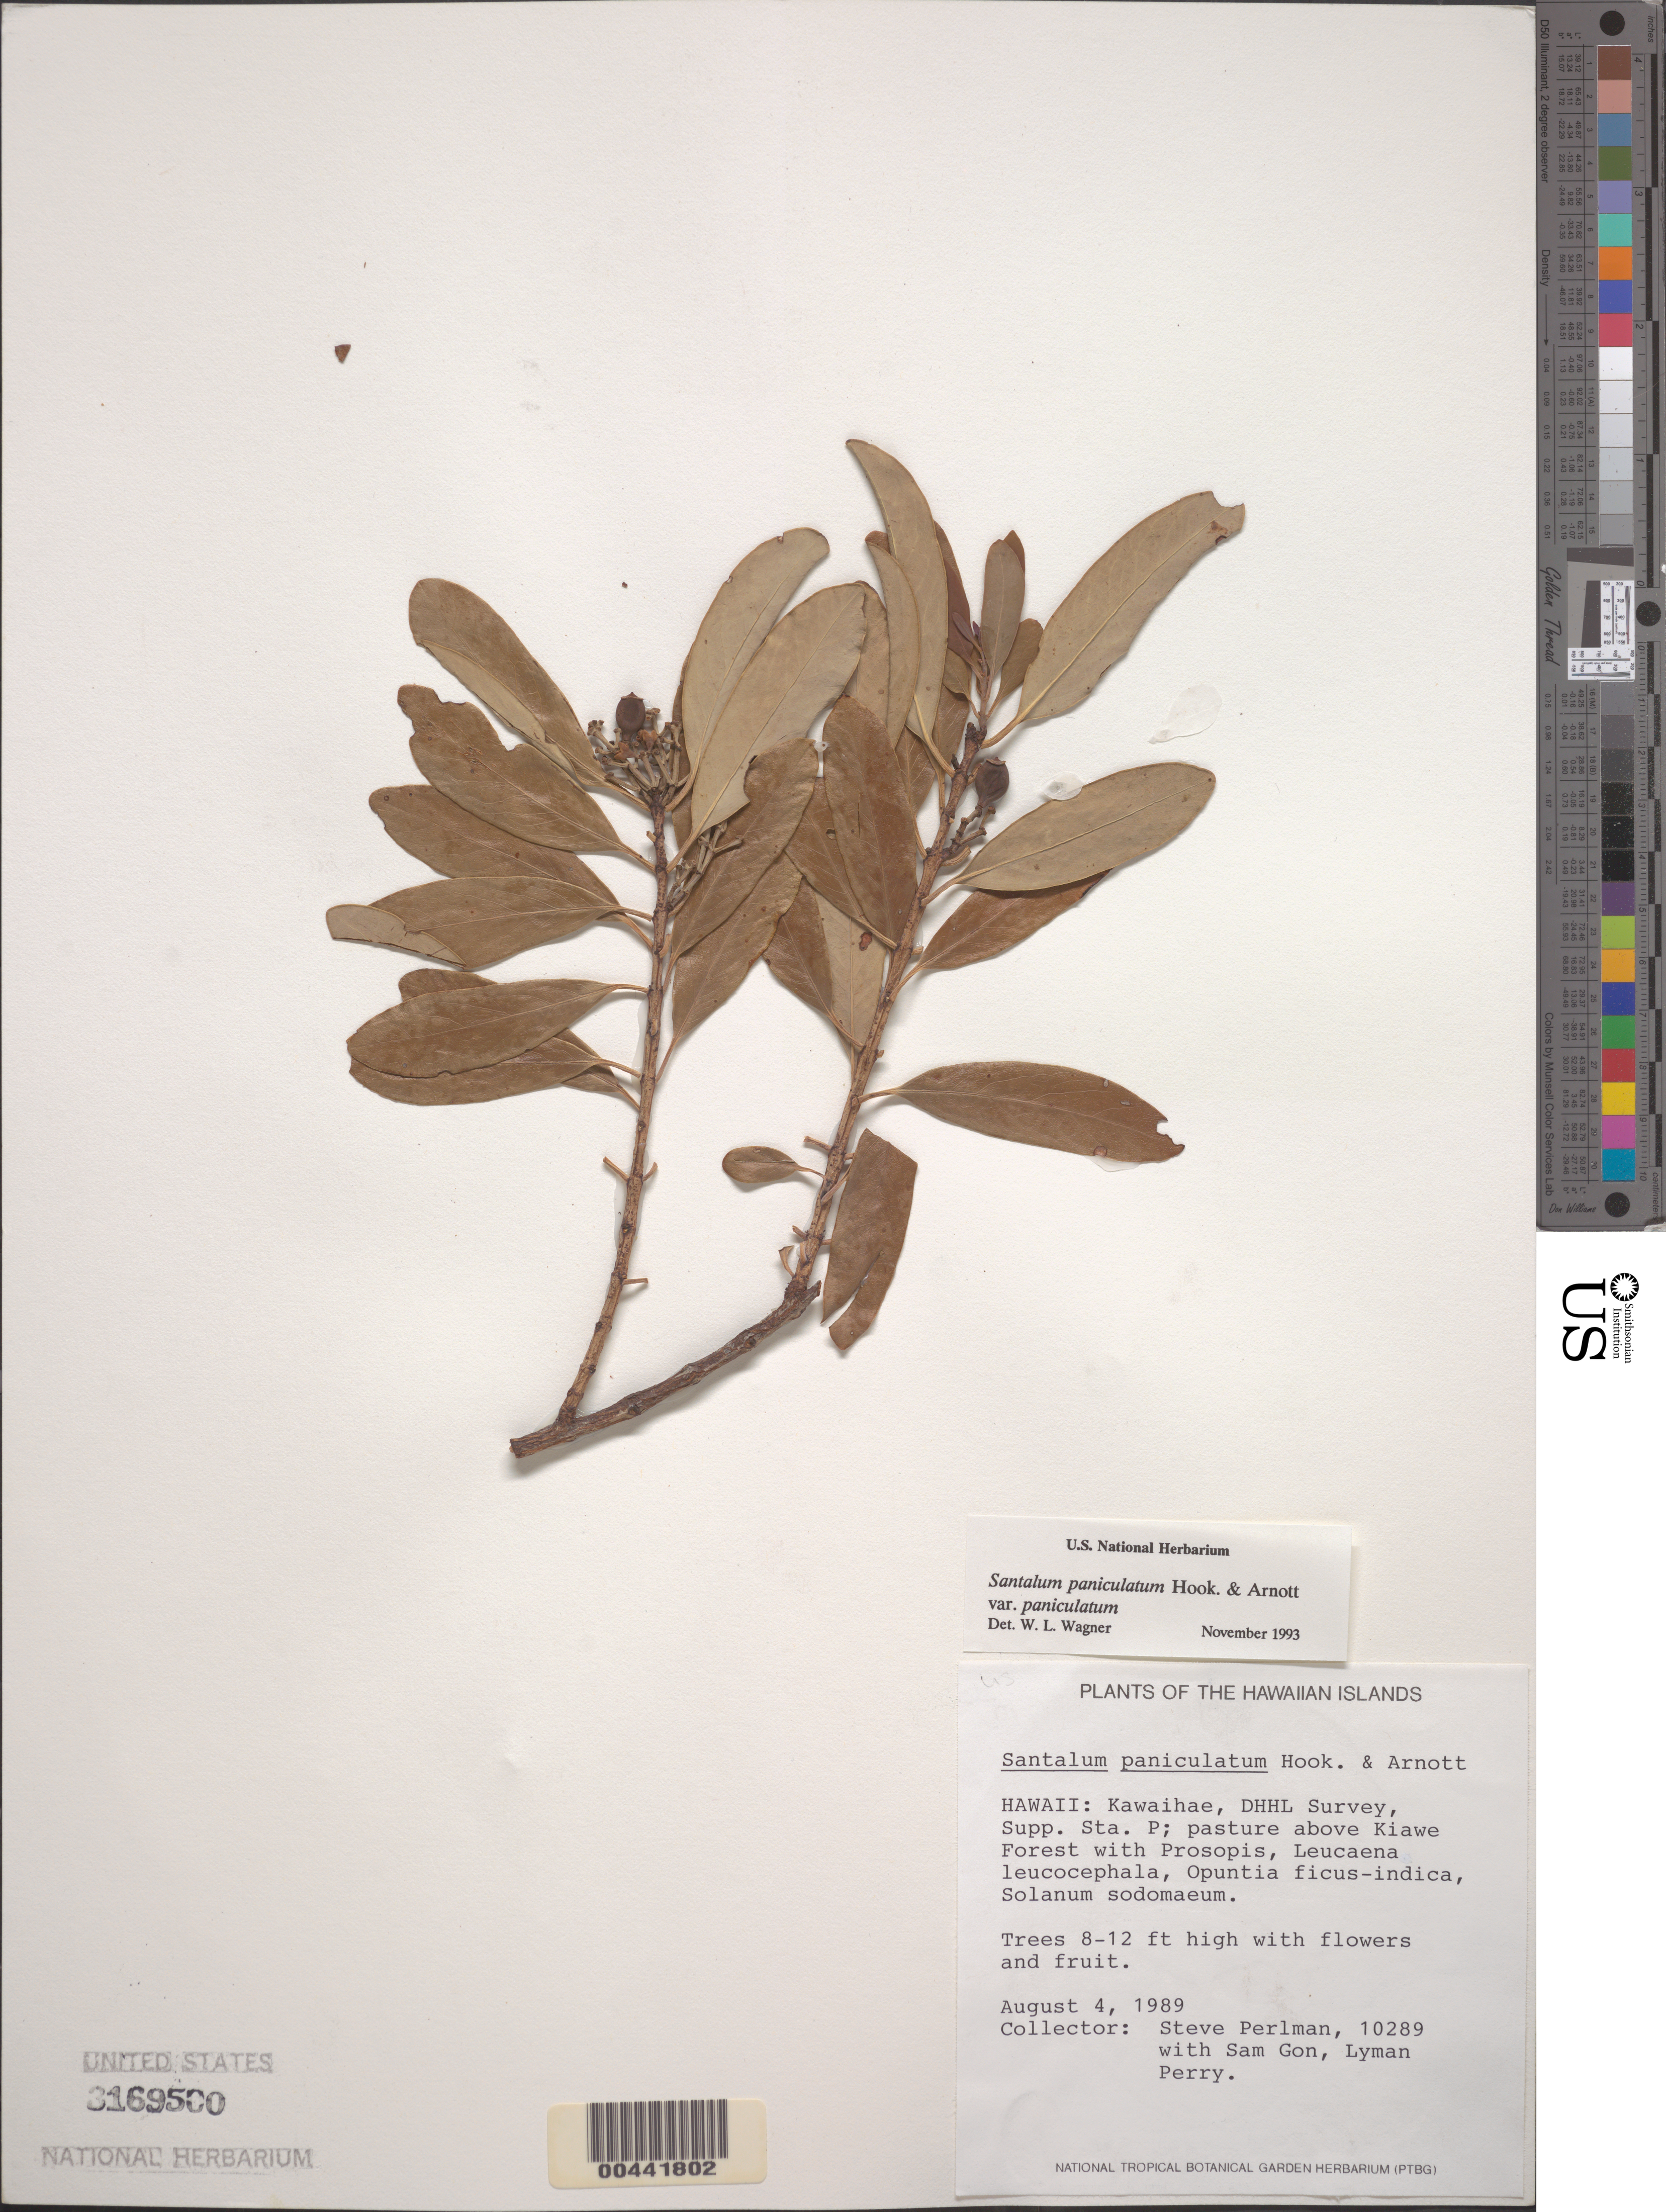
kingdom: Plantae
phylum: Tracheophyta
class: Magnoliopsida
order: Santalales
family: Santalaceae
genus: Santalum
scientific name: Santalum paniculatum var. paniculatum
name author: Hook. & Arn.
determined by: Wagner, W. L., (BOT), Smithsonian Institution - National Museum of Natural History (UNITED STATES)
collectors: S. P. Perlman, S. Gon & L. Perry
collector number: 10289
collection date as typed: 4 Aug 1989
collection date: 1989-08-04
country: United States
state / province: Hawaii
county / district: Hawaii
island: Hawaii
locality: Kawaihae, DHHL Survey, Supp. Sta. P; pasture above Kiawe Forest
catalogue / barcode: US 3169500